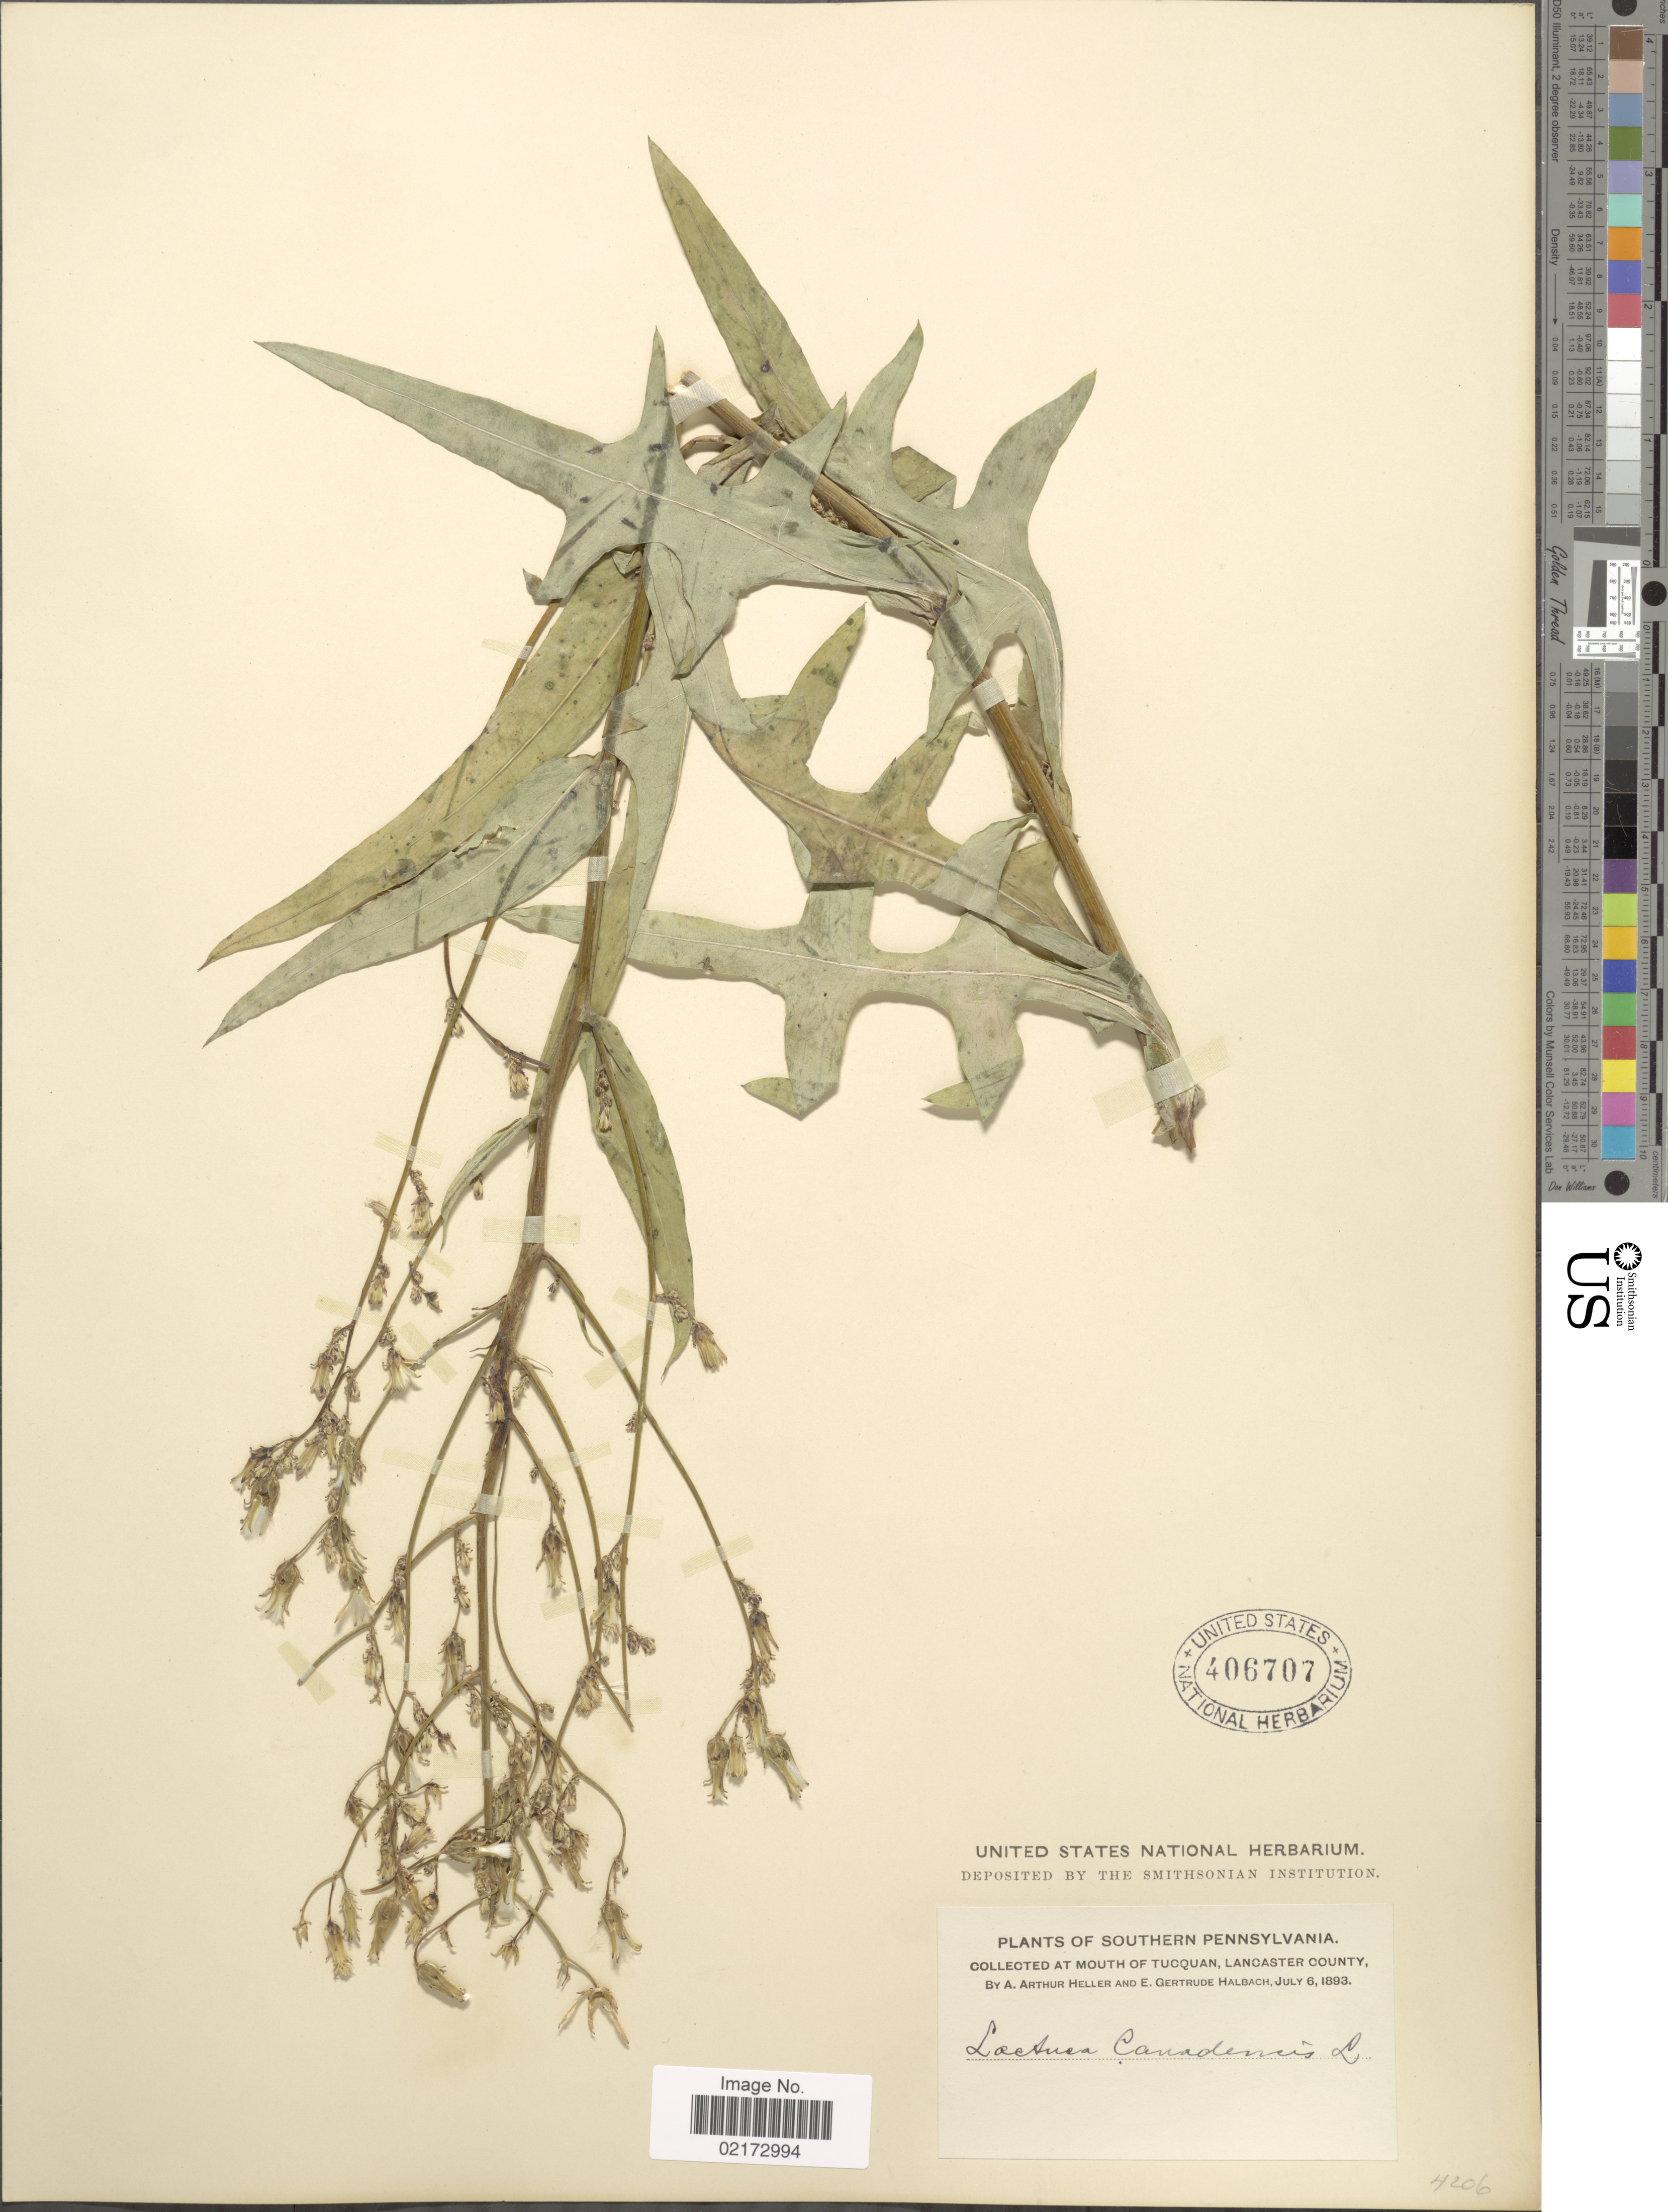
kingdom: Plantae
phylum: Tracheophyta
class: Magnoliopsida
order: Asterales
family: Asteraceae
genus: Lactuca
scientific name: Lactuca canadensis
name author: L.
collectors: A. A. Heller & E. G. Halbach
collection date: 1893-07-06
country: United States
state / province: Pennsylvania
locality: Southern Pennsylvania, Mouth of Tucquan, Lancaster County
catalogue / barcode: US 406707